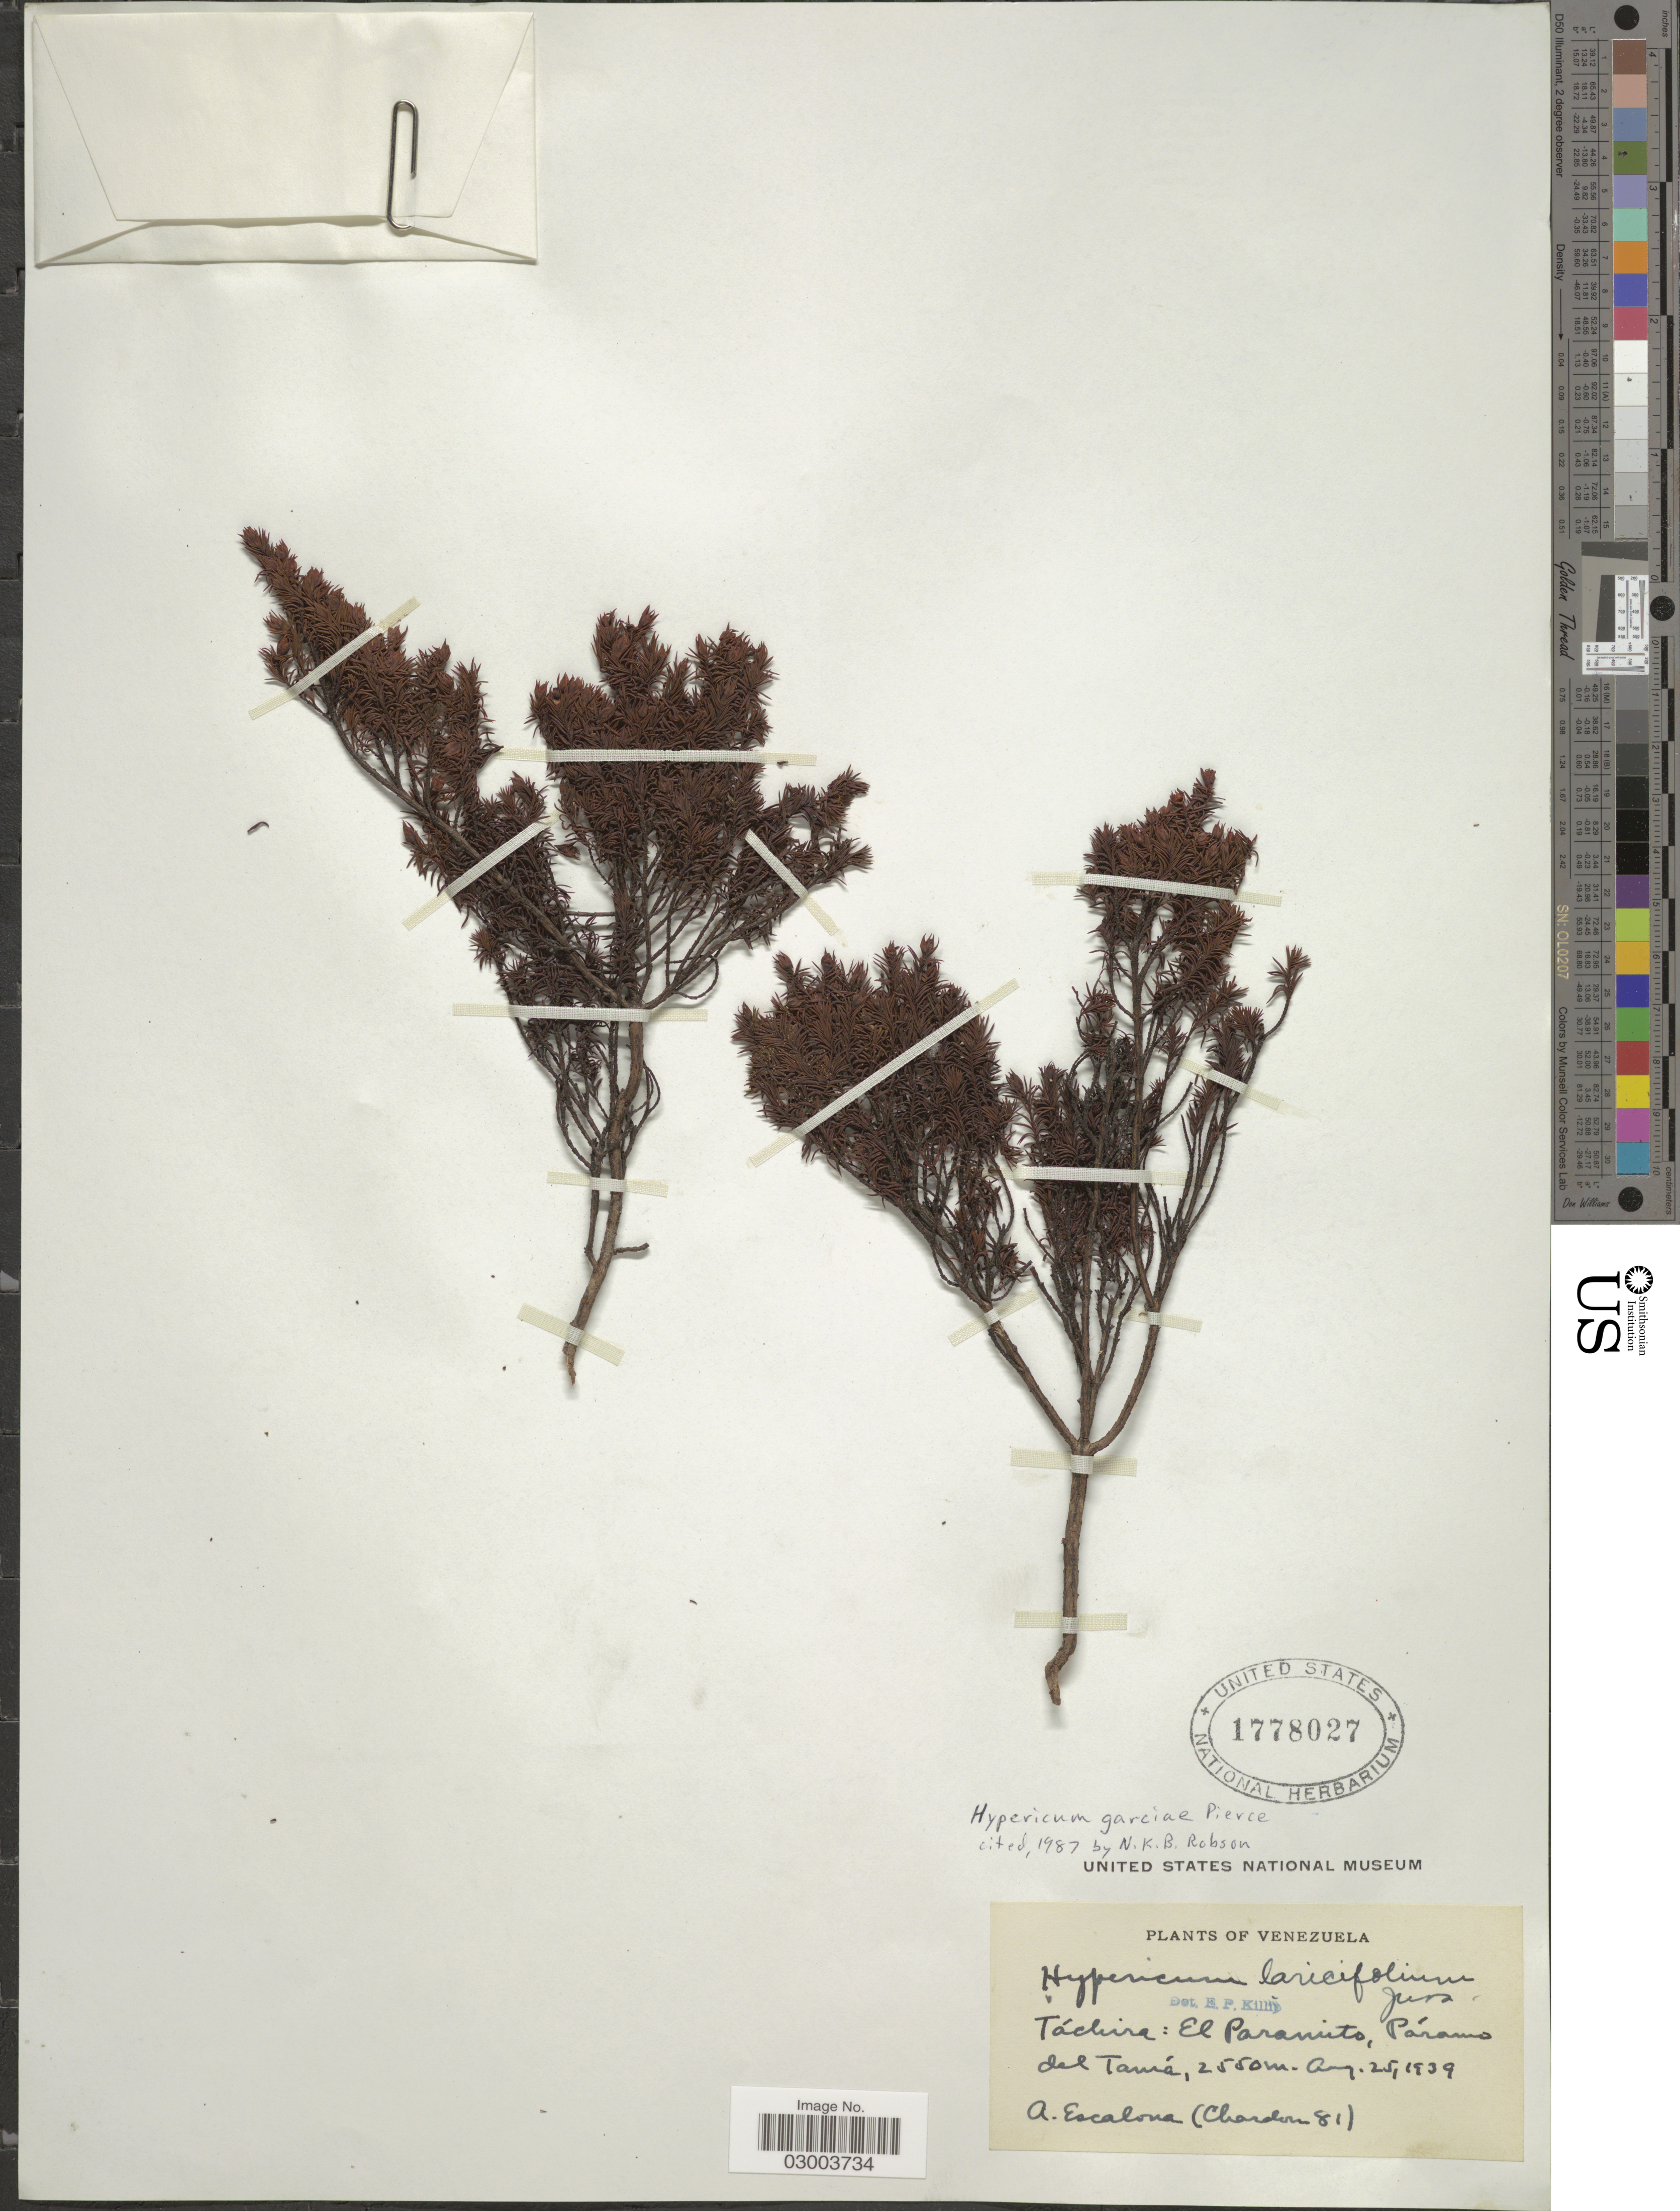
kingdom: Plantae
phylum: Tracheophyta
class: Magnoliopsida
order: Malpighiales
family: Hypericaceae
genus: Hypericum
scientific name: Hypericum garciae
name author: Pierce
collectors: A. Escalona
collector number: Chardon81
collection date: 1939-08-25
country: Venezuela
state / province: Tachira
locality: El Paramito, Páramo del Tamá.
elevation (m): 2550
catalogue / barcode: US 1778027